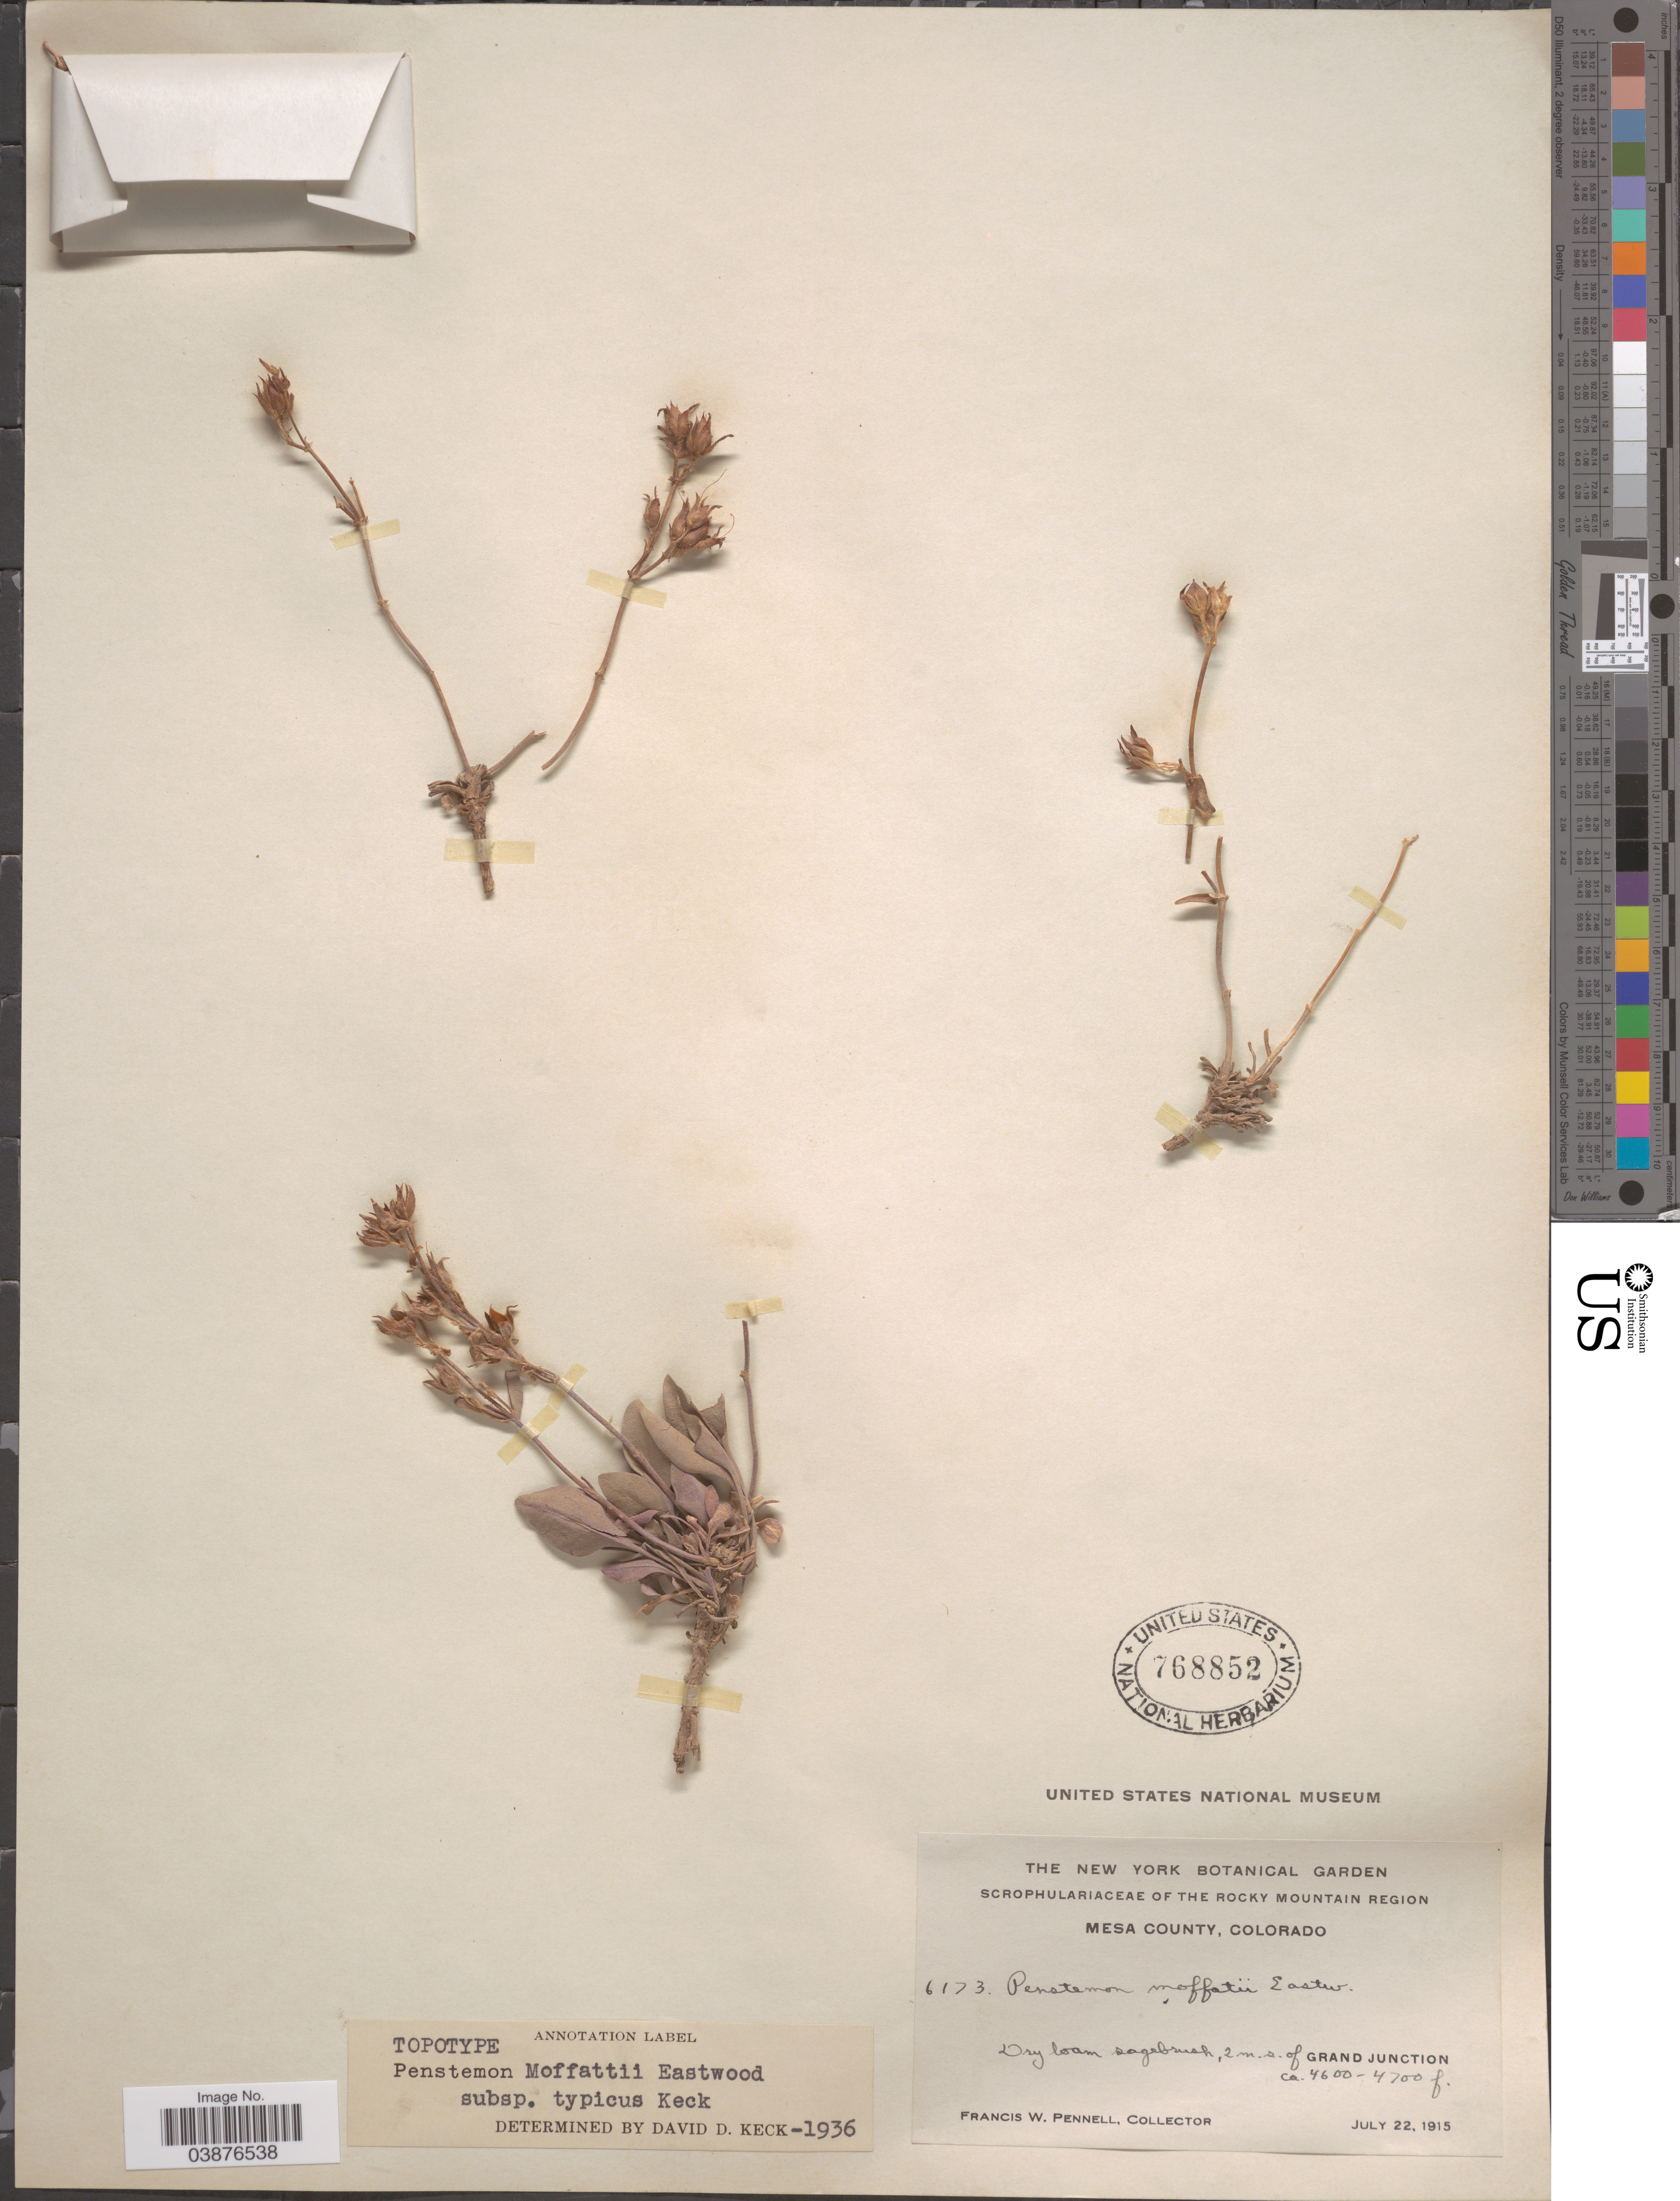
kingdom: Plantae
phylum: Tracheophyta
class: Magnoliopsida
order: Lamiales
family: Plantaginaceae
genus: Penstemon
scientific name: Penstemon moffatii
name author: Eastw.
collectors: F. W. Pennell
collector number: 6173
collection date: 1915-07-22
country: United States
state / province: Colorado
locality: Mesa County. 2 m. s. of Grand Junction.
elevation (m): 1402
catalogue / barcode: US 768852